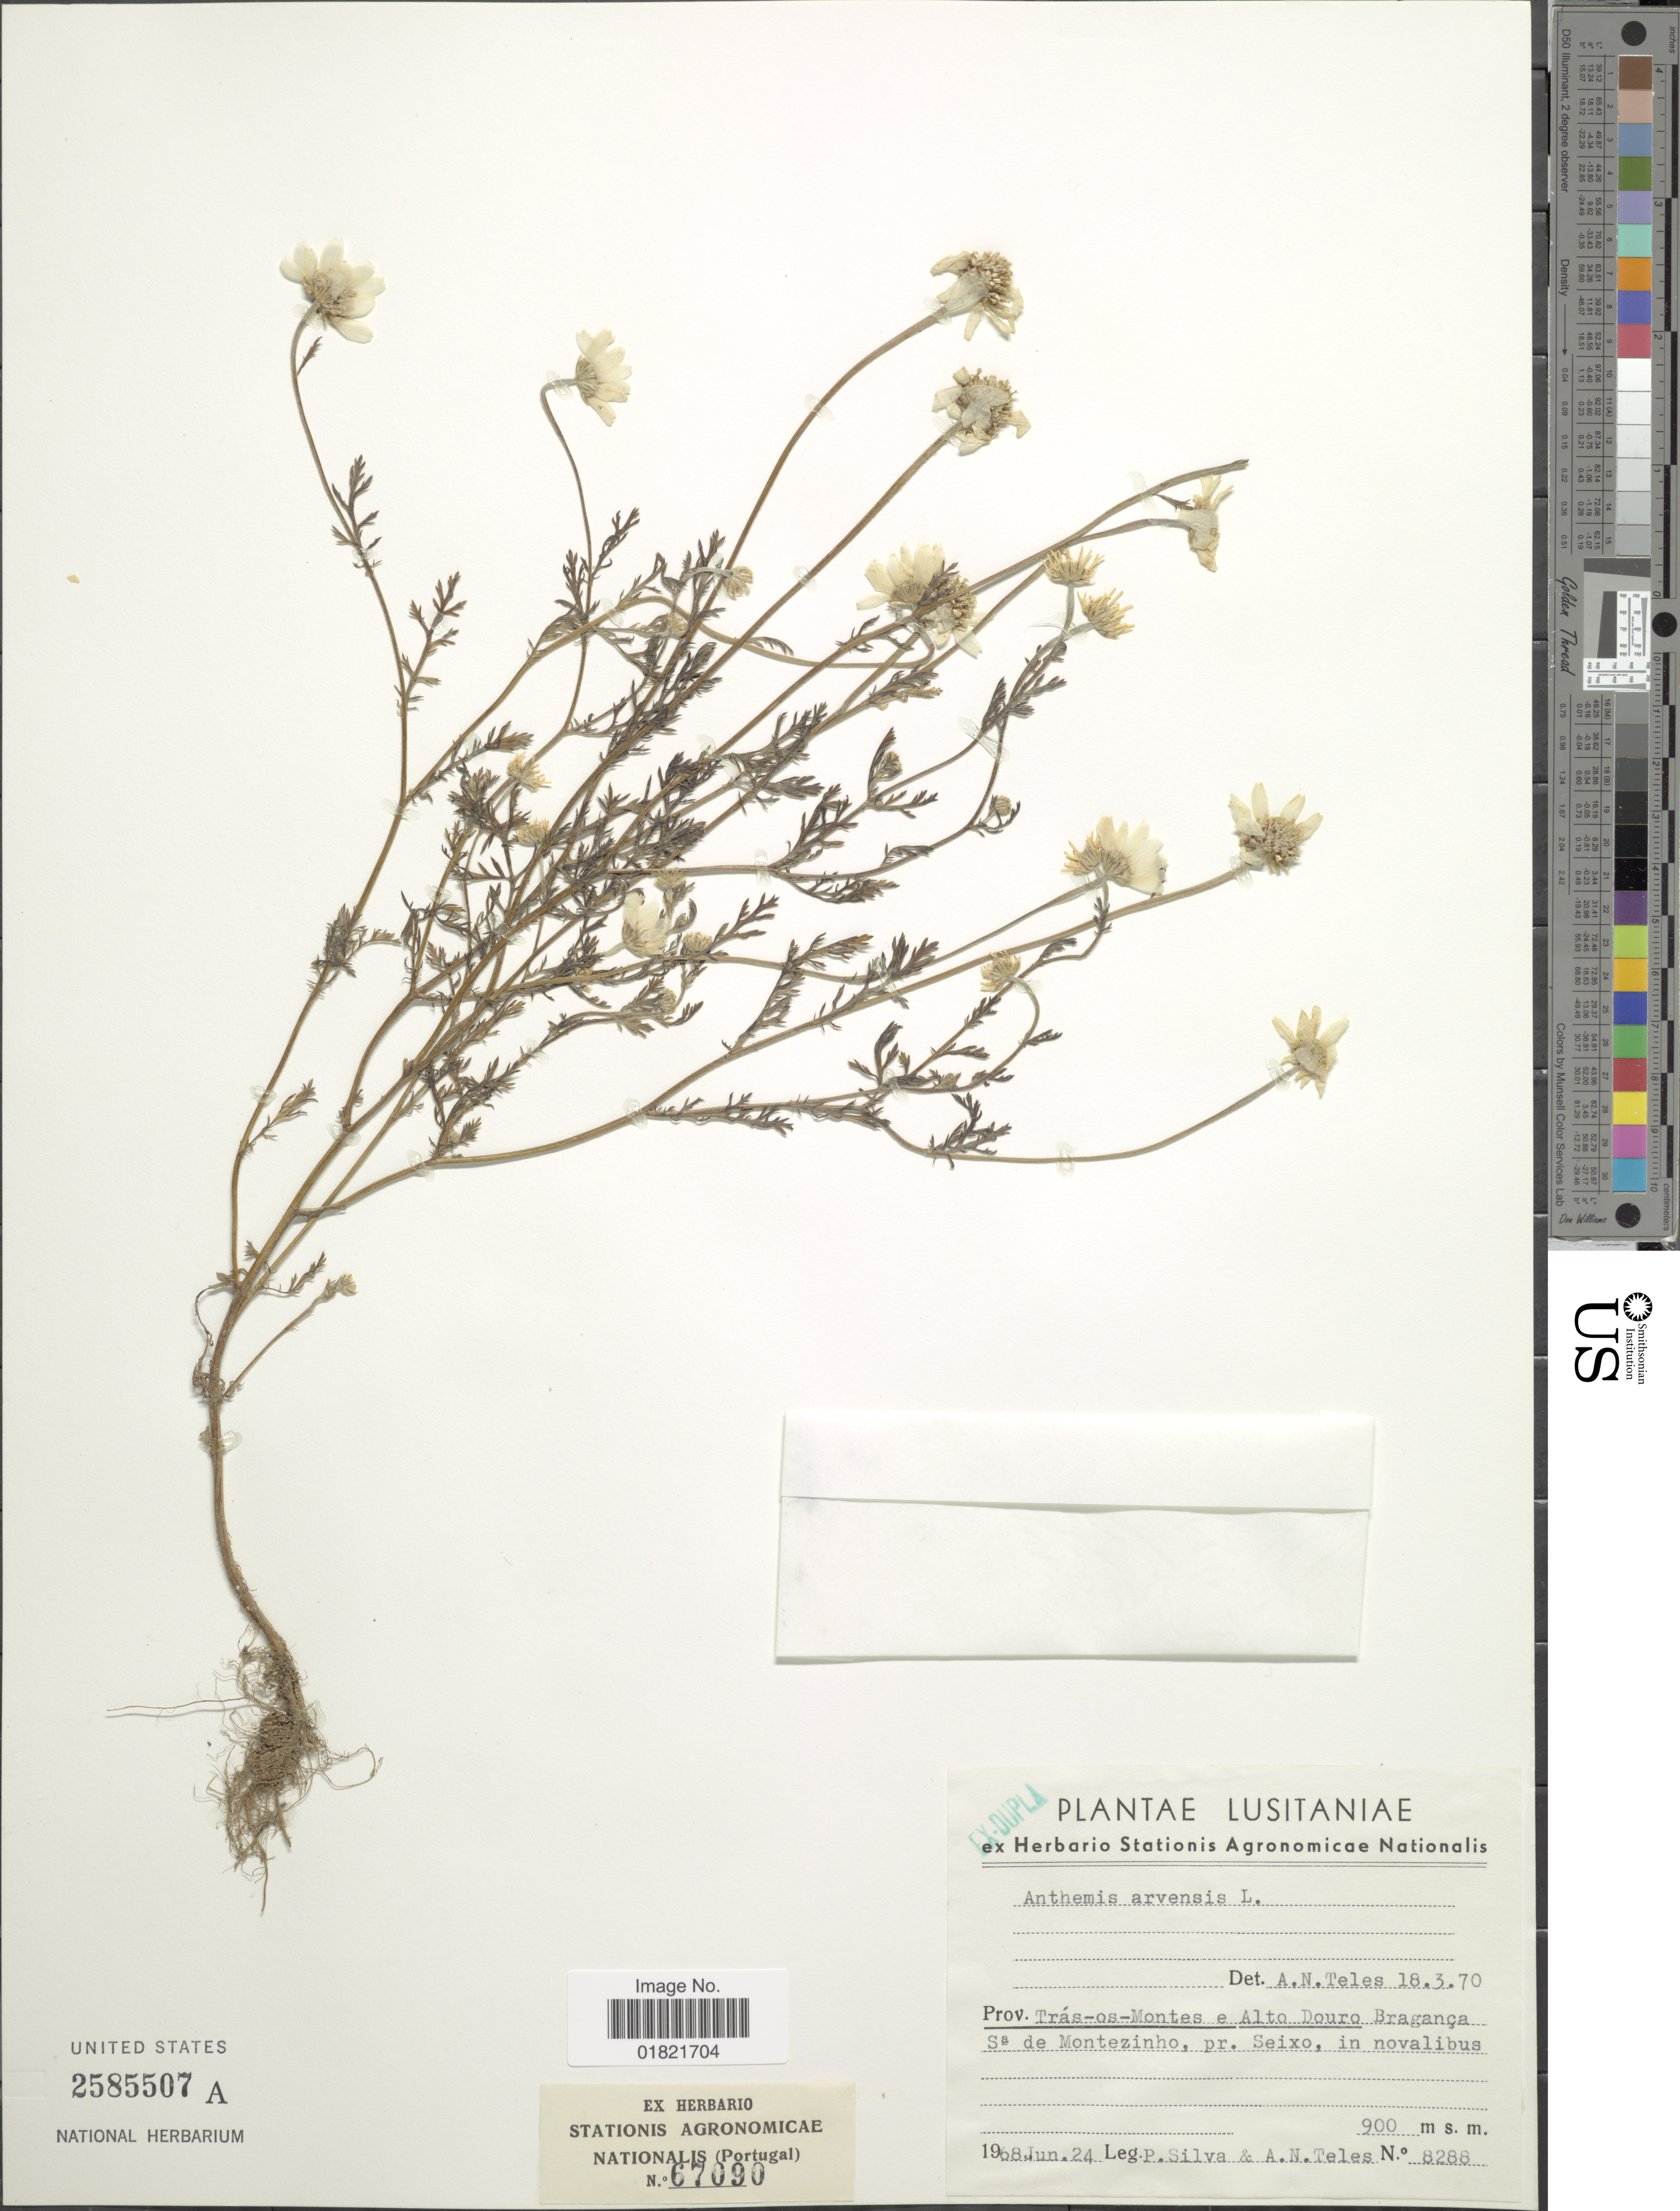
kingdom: Plantae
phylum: Tracheophyta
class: Magnoliopsida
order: Asterales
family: Asteraceae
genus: Anthemis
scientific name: Anthemis arvensis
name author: L.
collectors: P. Silva & A. Teles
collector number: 8288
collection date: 1968-10-24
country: Portugal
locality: Lusitaniae, Prov. Tras-os-Montes e Alto Douro Braganca sa de Montezinho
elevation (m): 900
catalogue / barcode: US 2585507A